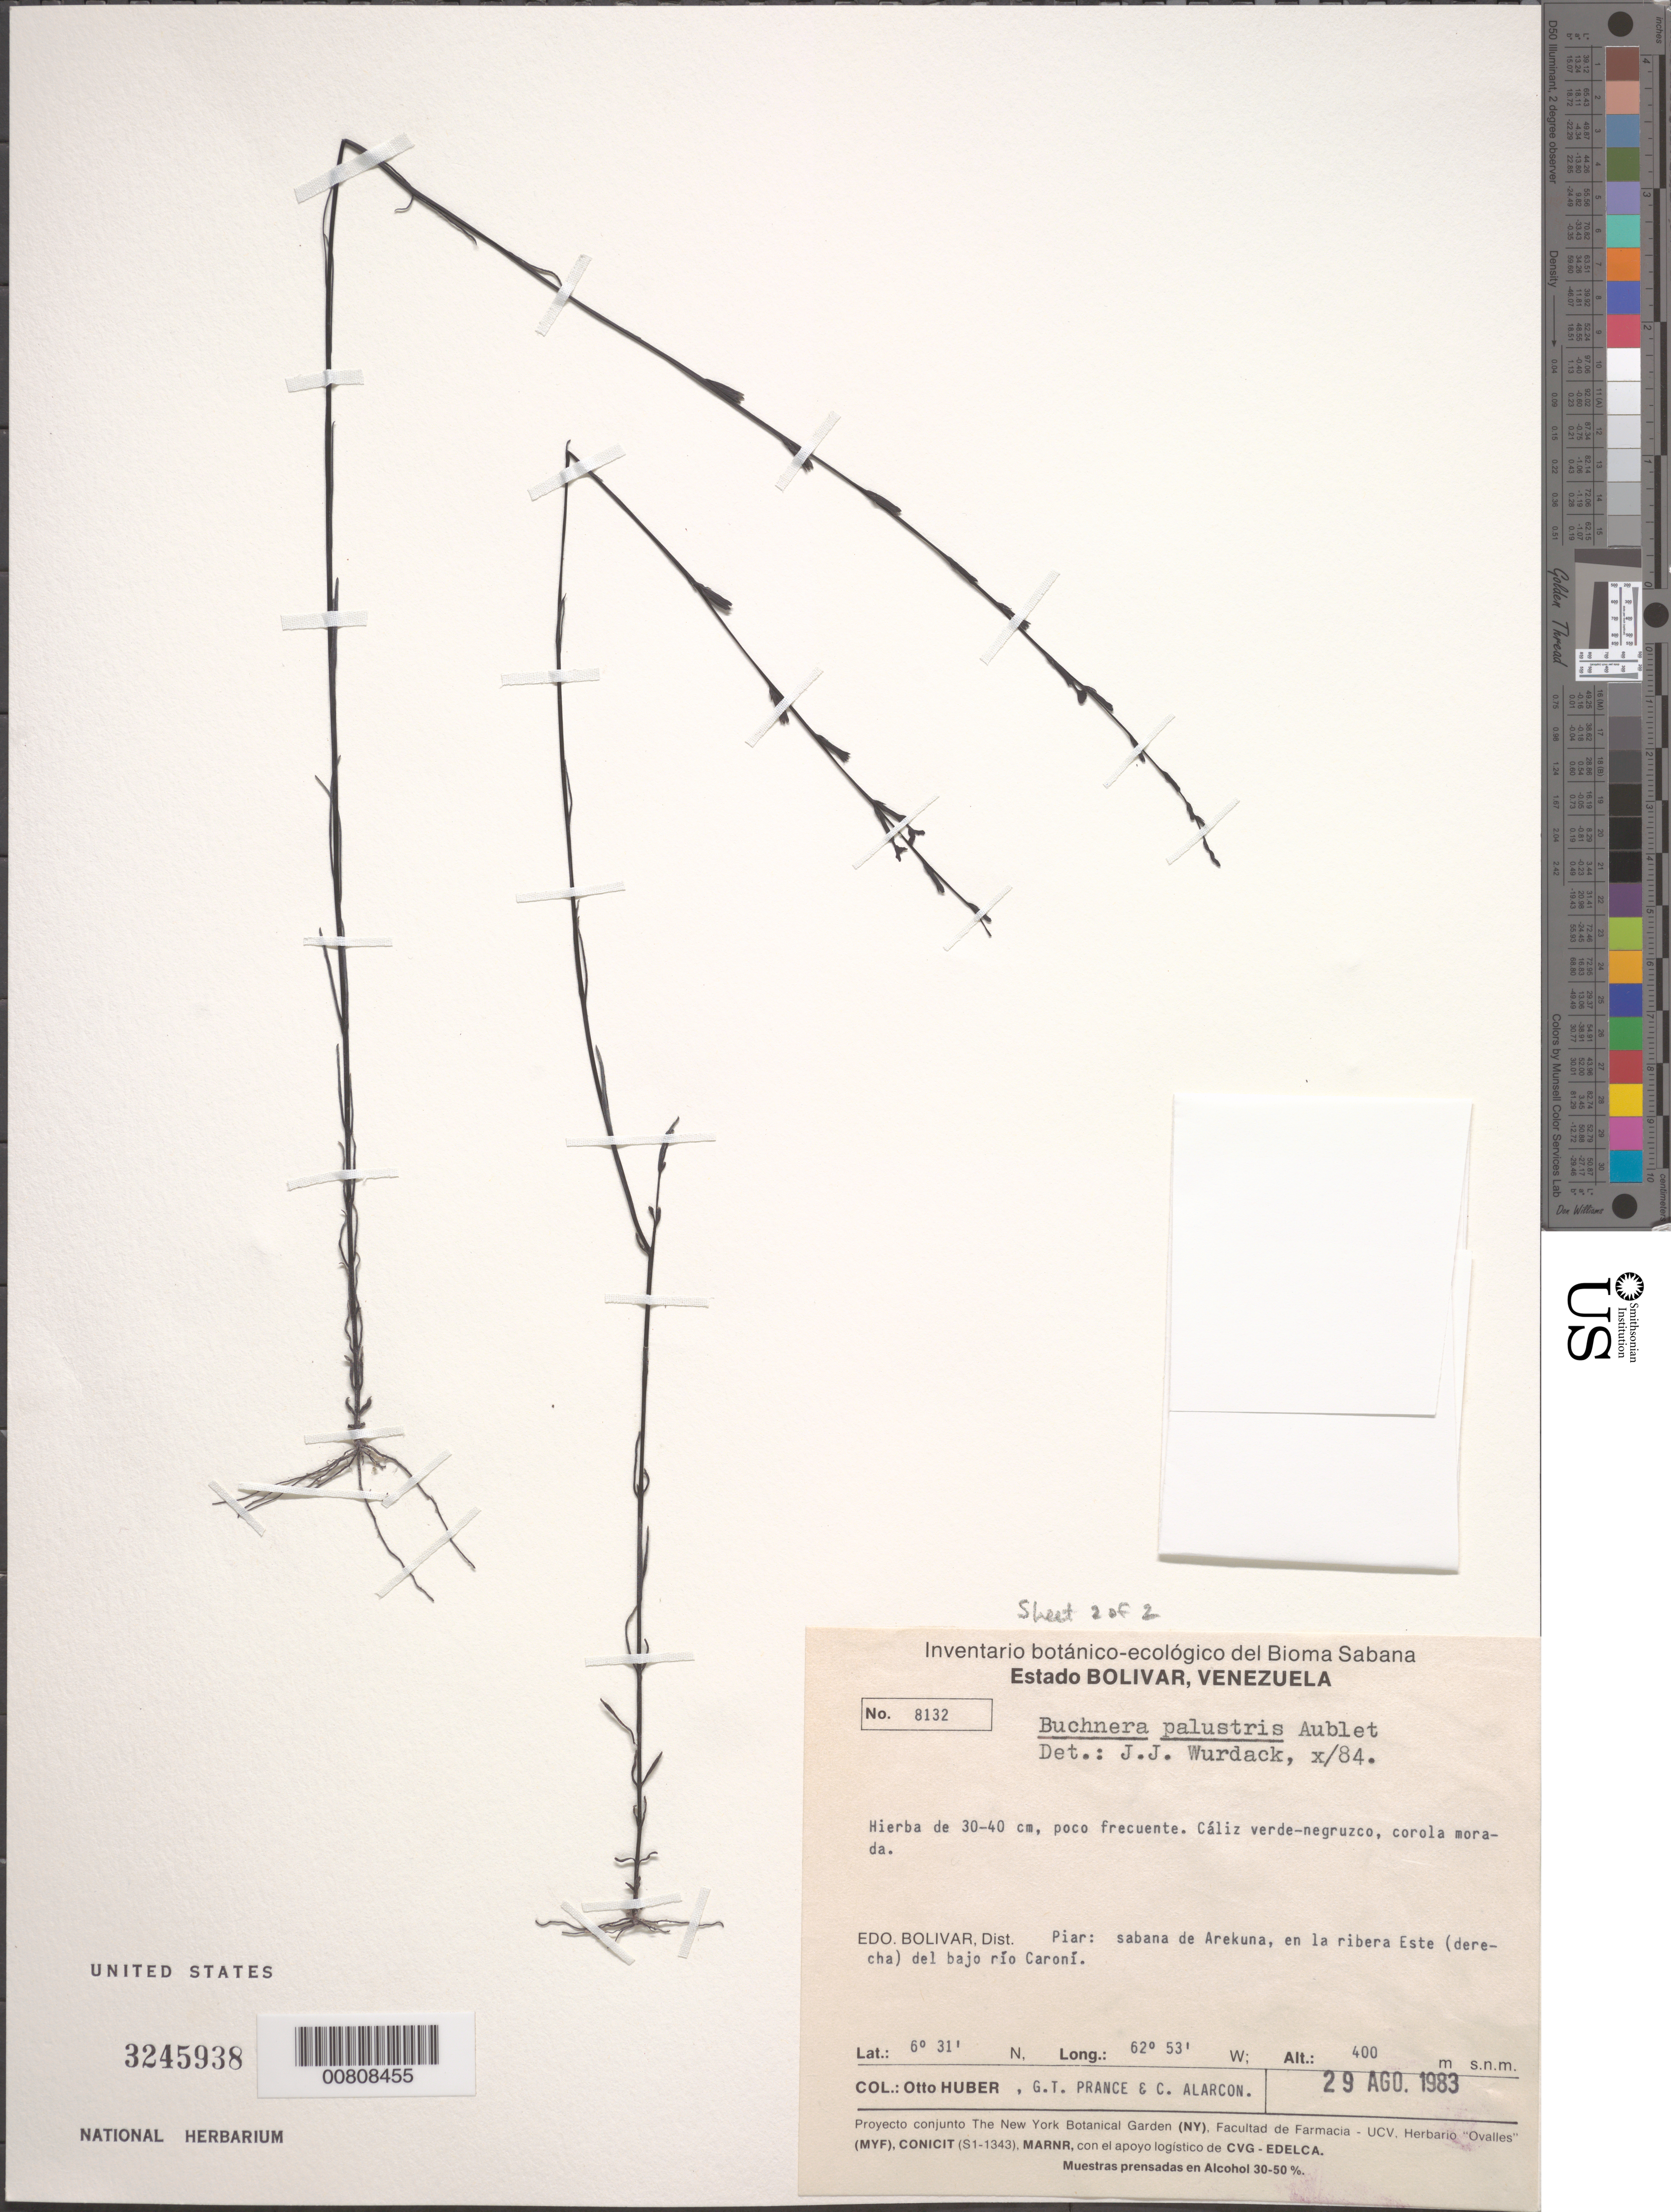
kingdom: Plantae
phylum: Tracheophyta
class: Magnoliopsida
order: Lamiales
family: Orobanchaceae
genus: Buchnera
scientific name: Buchnera palustris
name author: (Aubl.) Spreng.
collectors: O. Huber, G. T. Prance & C. Alarcon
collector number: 8132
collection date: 1983-08-29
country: Venezuela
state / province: Bolivar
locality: Estado Bolivar. Edo. Bolivar, Dist. Piar: sabana de Arekuna, en la ribera Este (derecha) del bajo río Caroní.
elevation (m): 400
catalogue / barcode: US 3245938